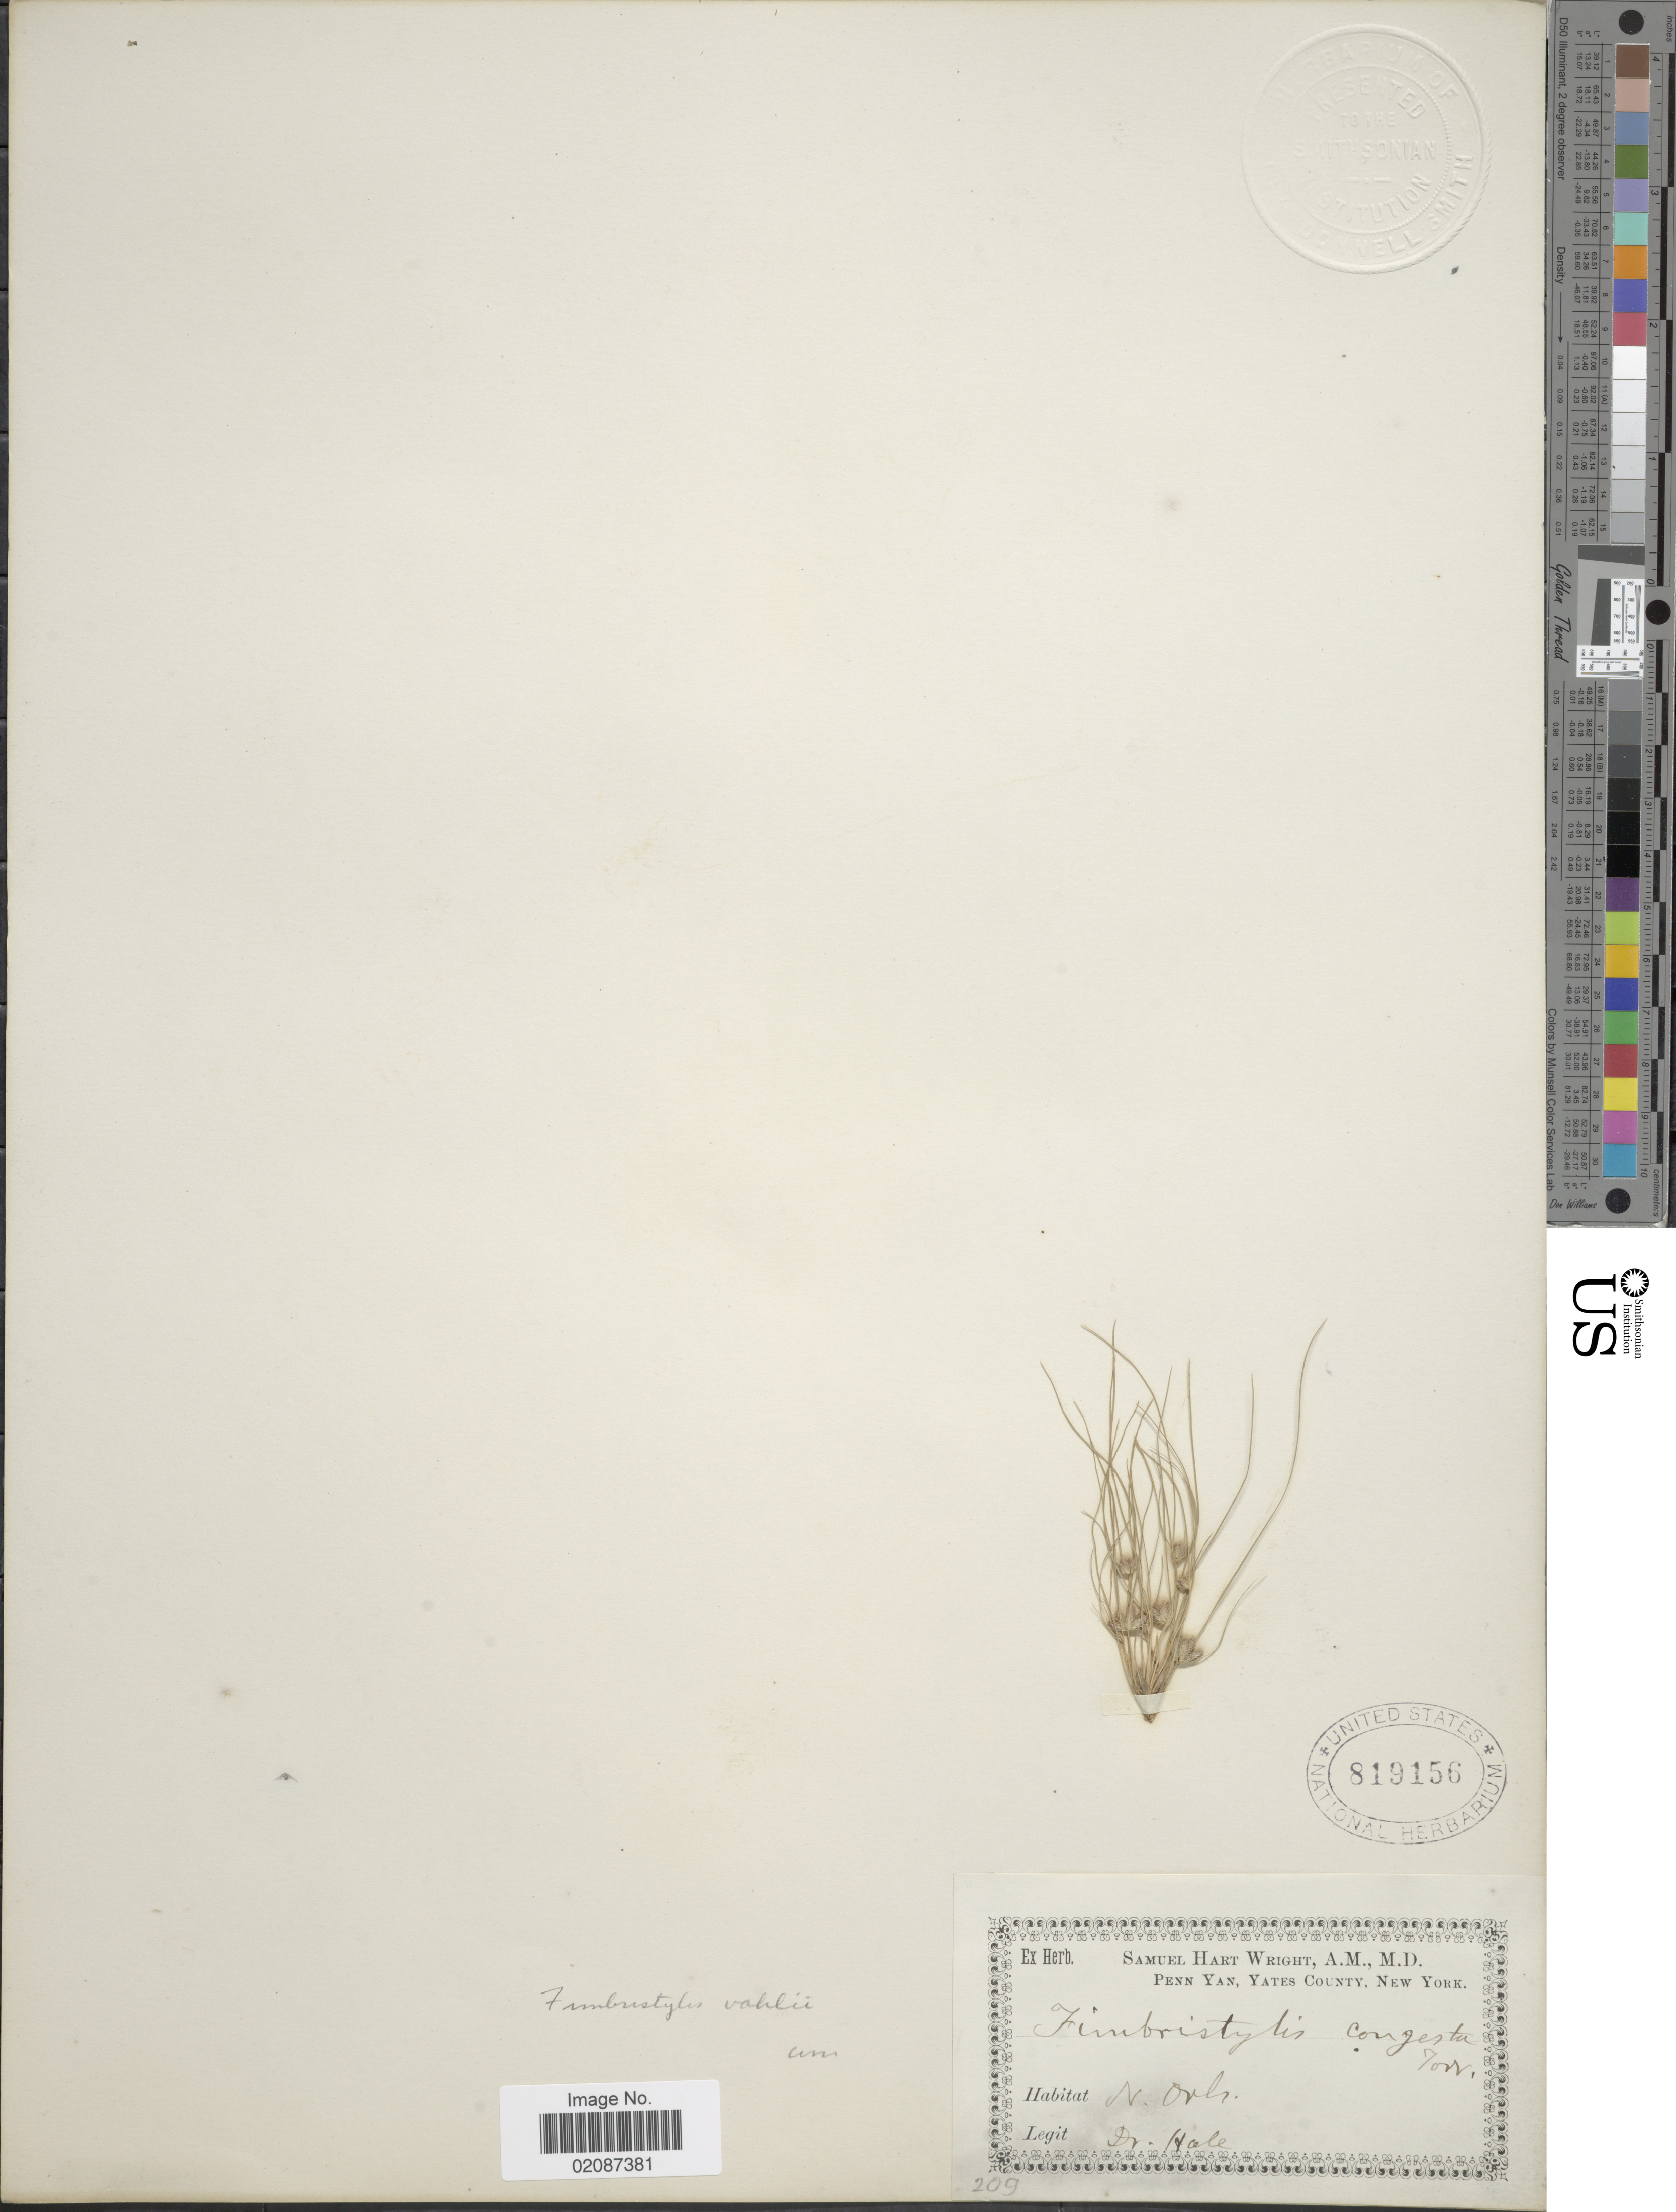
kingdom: Plantae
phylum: Tracheophyta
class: Liliopsida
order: Poales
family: Cyperaceae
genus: Fimbristylis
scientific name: Fimbristylis vahlii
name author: (Lam.) Link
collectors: -- Hale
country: United States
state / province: Louisiana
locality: New Orleans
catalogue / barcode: US 819156